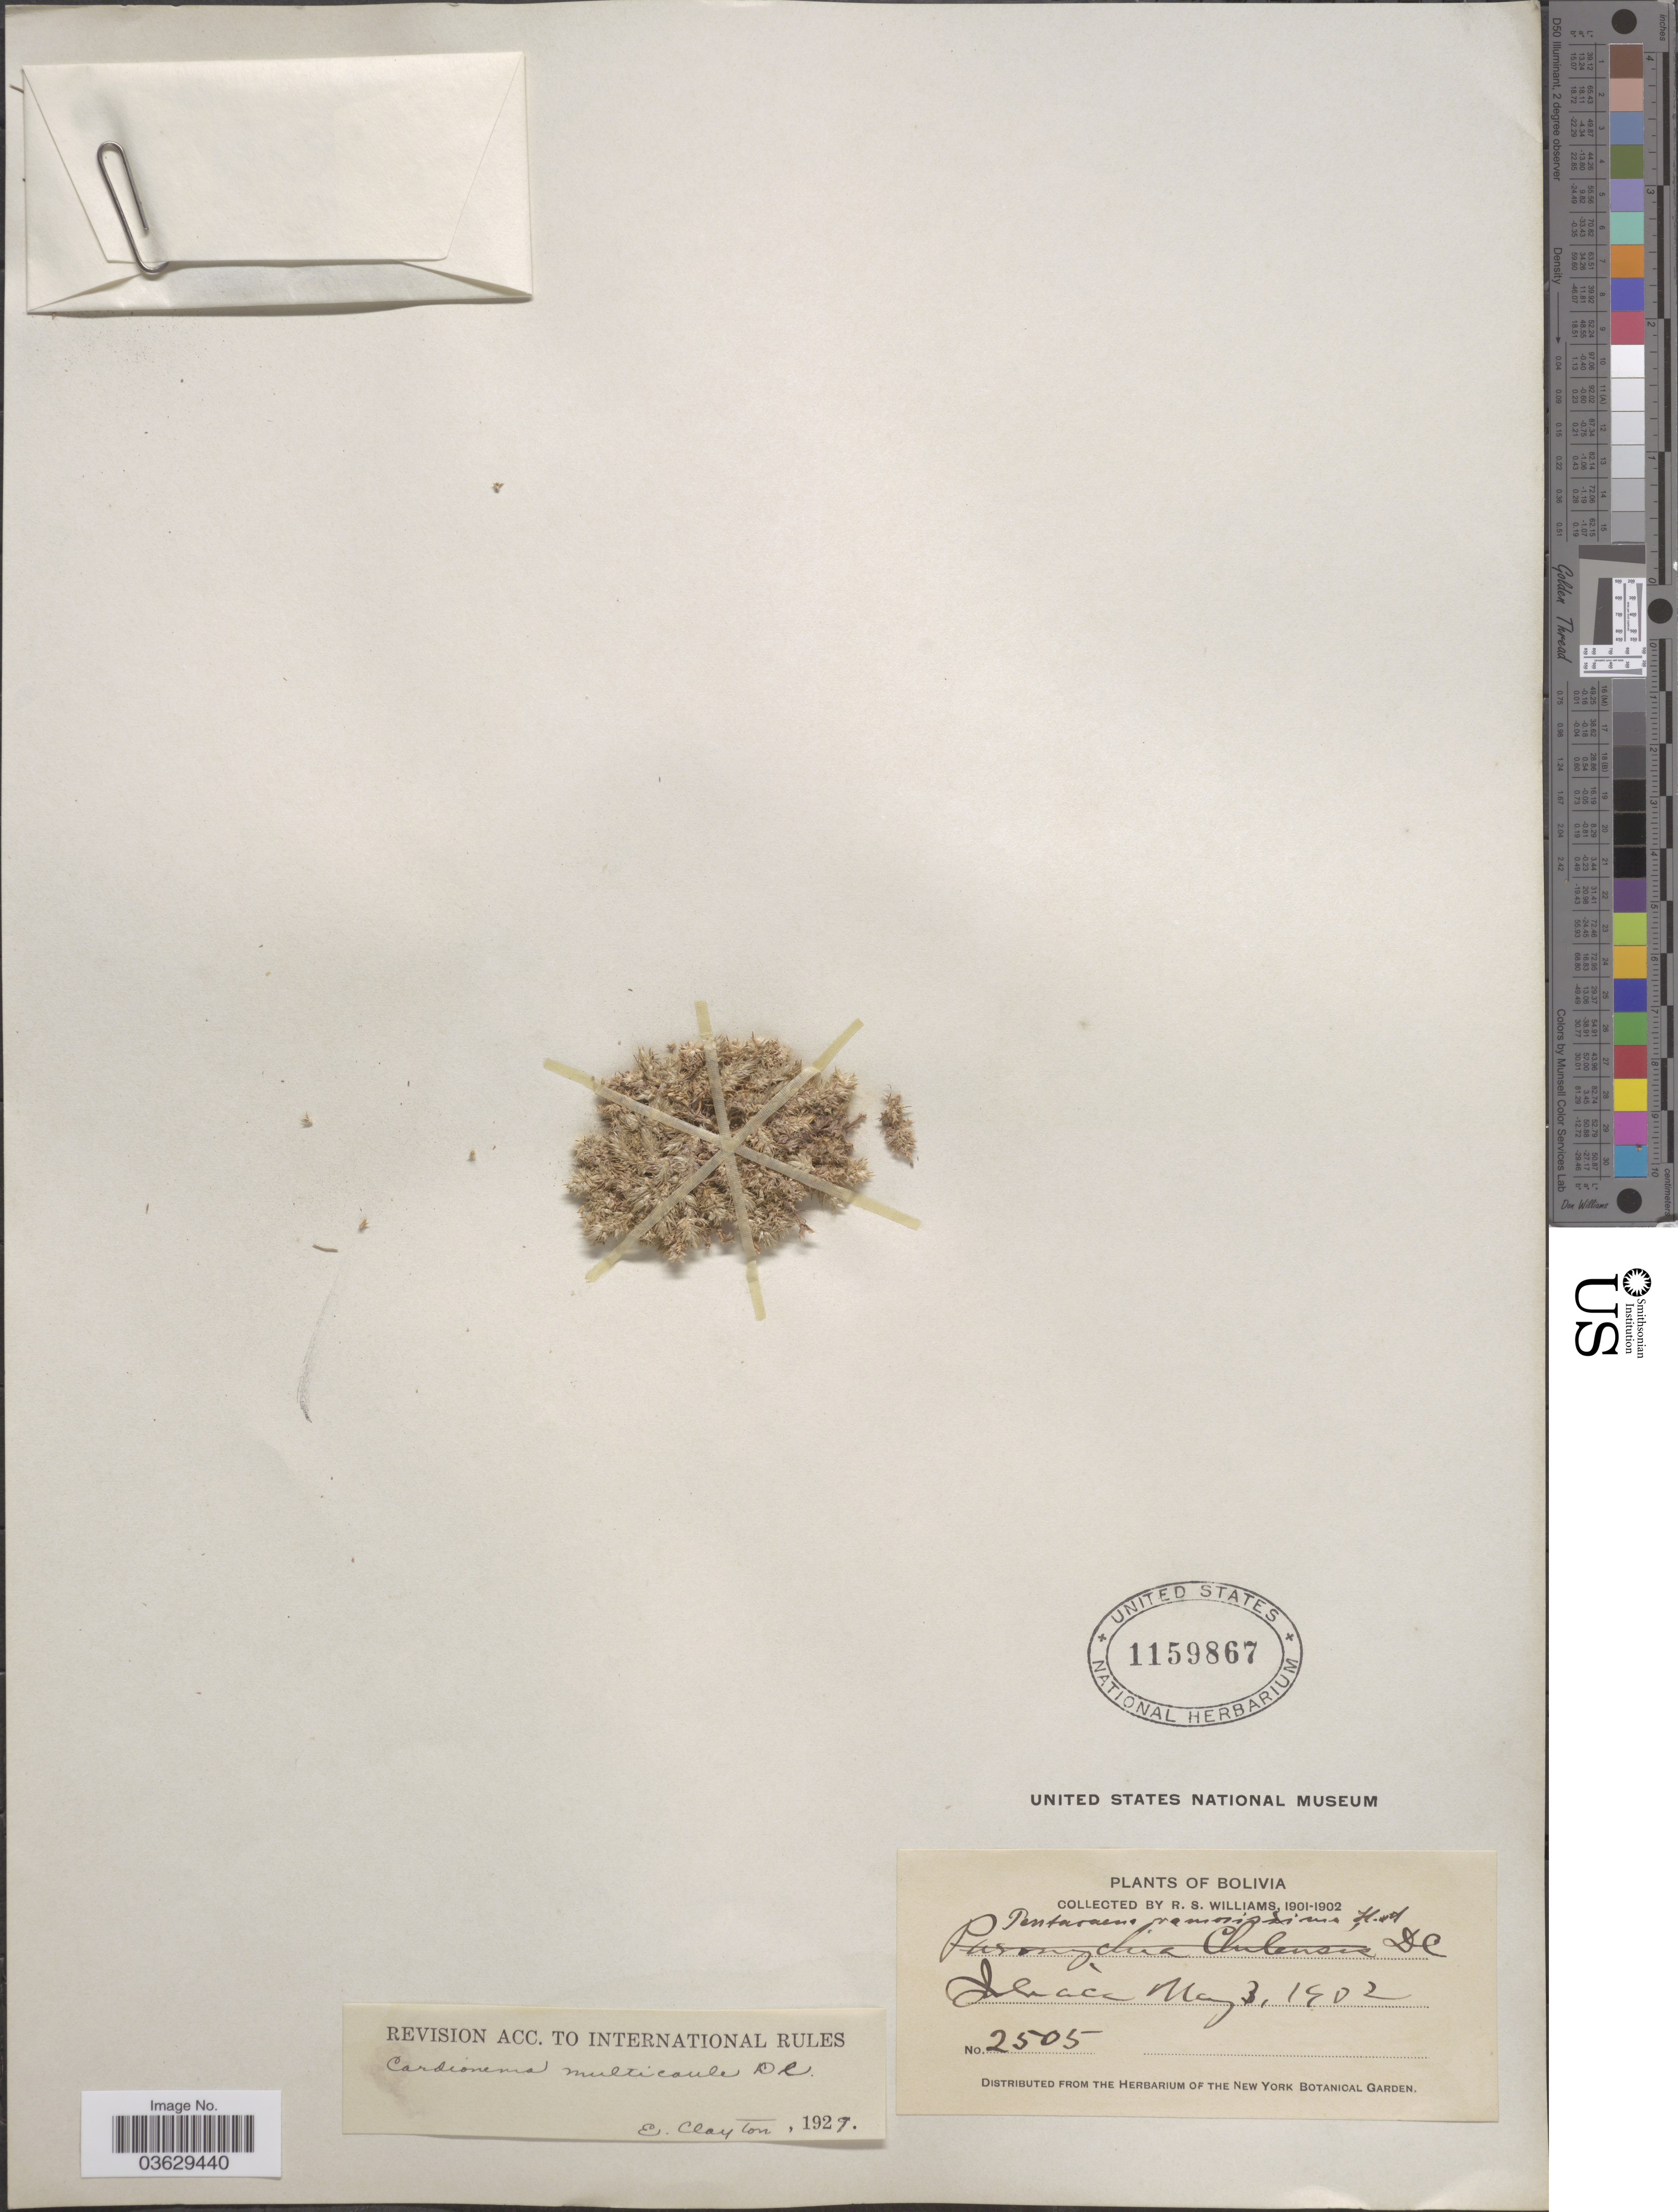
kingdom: Plantae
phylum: Tracheophyta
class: Magnoliopsida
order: Caryophyllales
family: Caryophyllaceae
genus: Cardionema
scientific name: Cardionema ramosissimum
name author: (Weinm.) A. Nelson & J.F. Macbr.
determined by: U.S. National Herbarium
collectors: R. S. Williams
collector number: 2505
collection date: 1902-05-13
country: Peru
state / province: Puno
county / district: San Román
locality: Juliaca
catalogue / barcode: US 1159867